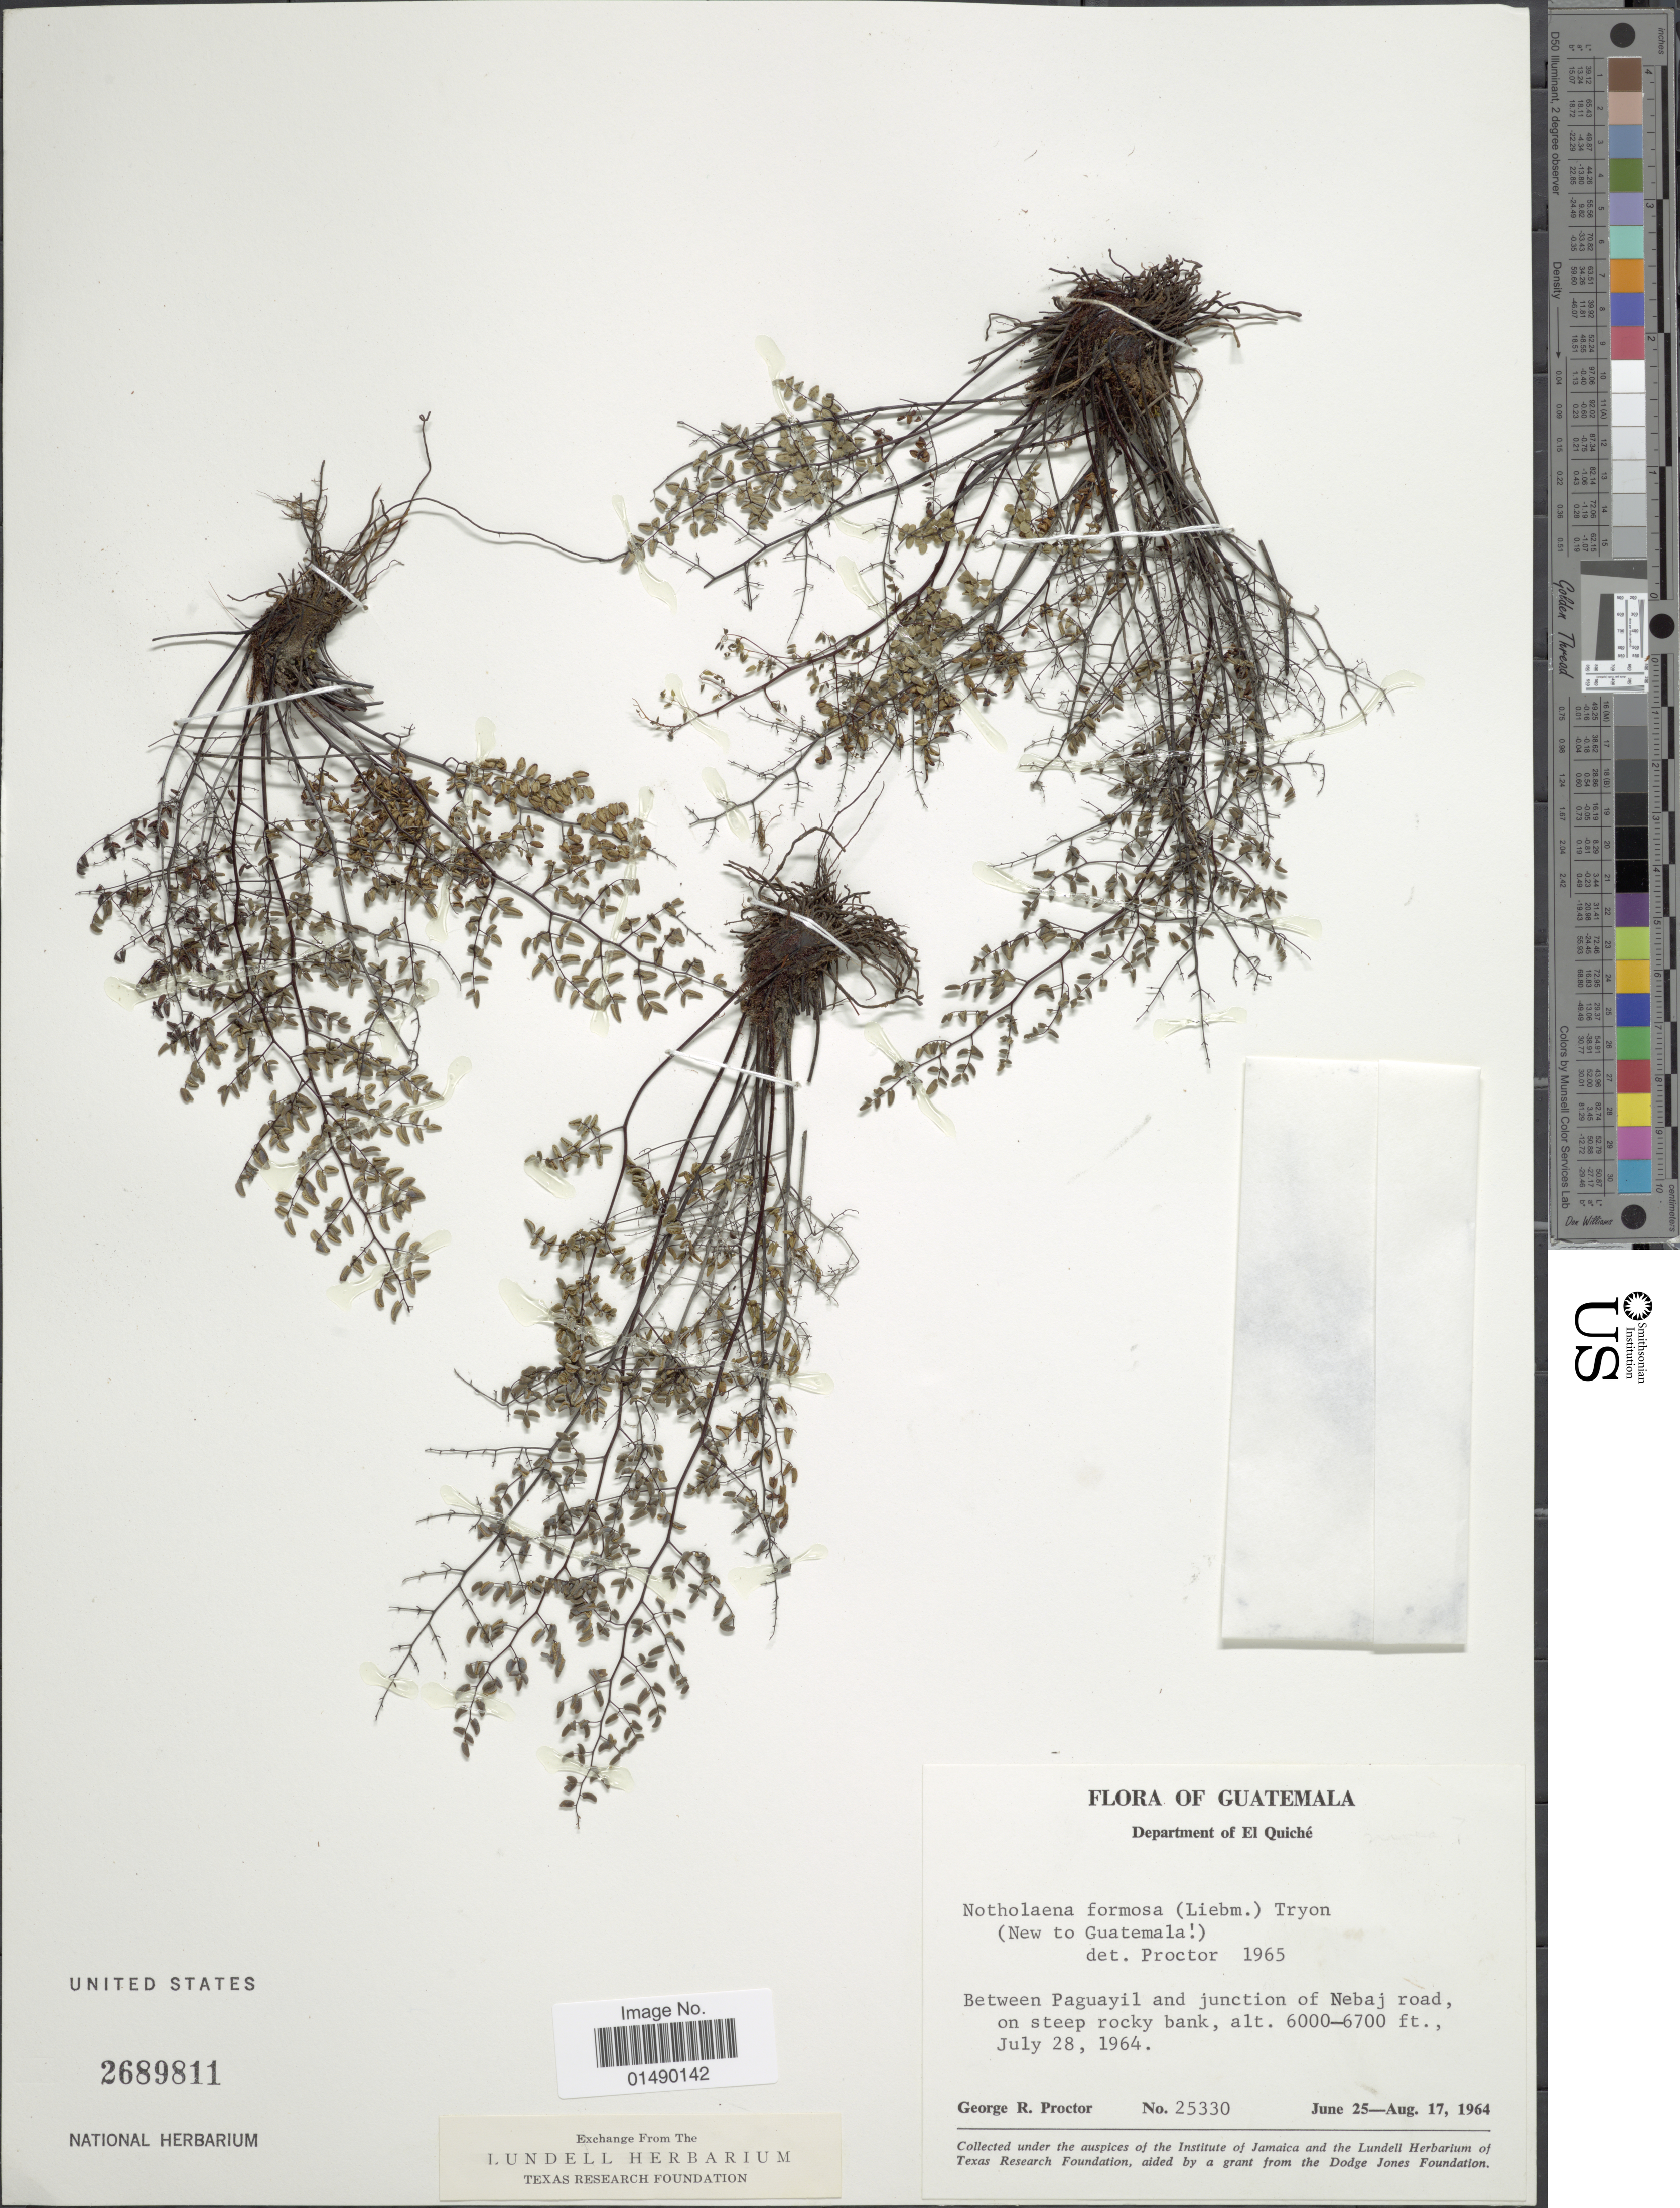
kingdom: Plantae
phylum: Tracheophyta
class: Polypodiopsida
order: Polypodiales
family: Pteridaceae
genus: Argyrochosma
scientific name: Argyrochosma formosa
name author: (Liebm.) Windham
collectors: G. R. Proctor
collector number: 25330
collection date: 1964-06-25/1964-08-17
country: Guatemala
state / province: El Quiché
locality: Guatemala, Department of El Quiche, between Paguayil and junction of Nebaj road, on steep rocky bank.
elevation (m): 1829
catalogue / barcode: US 2689811